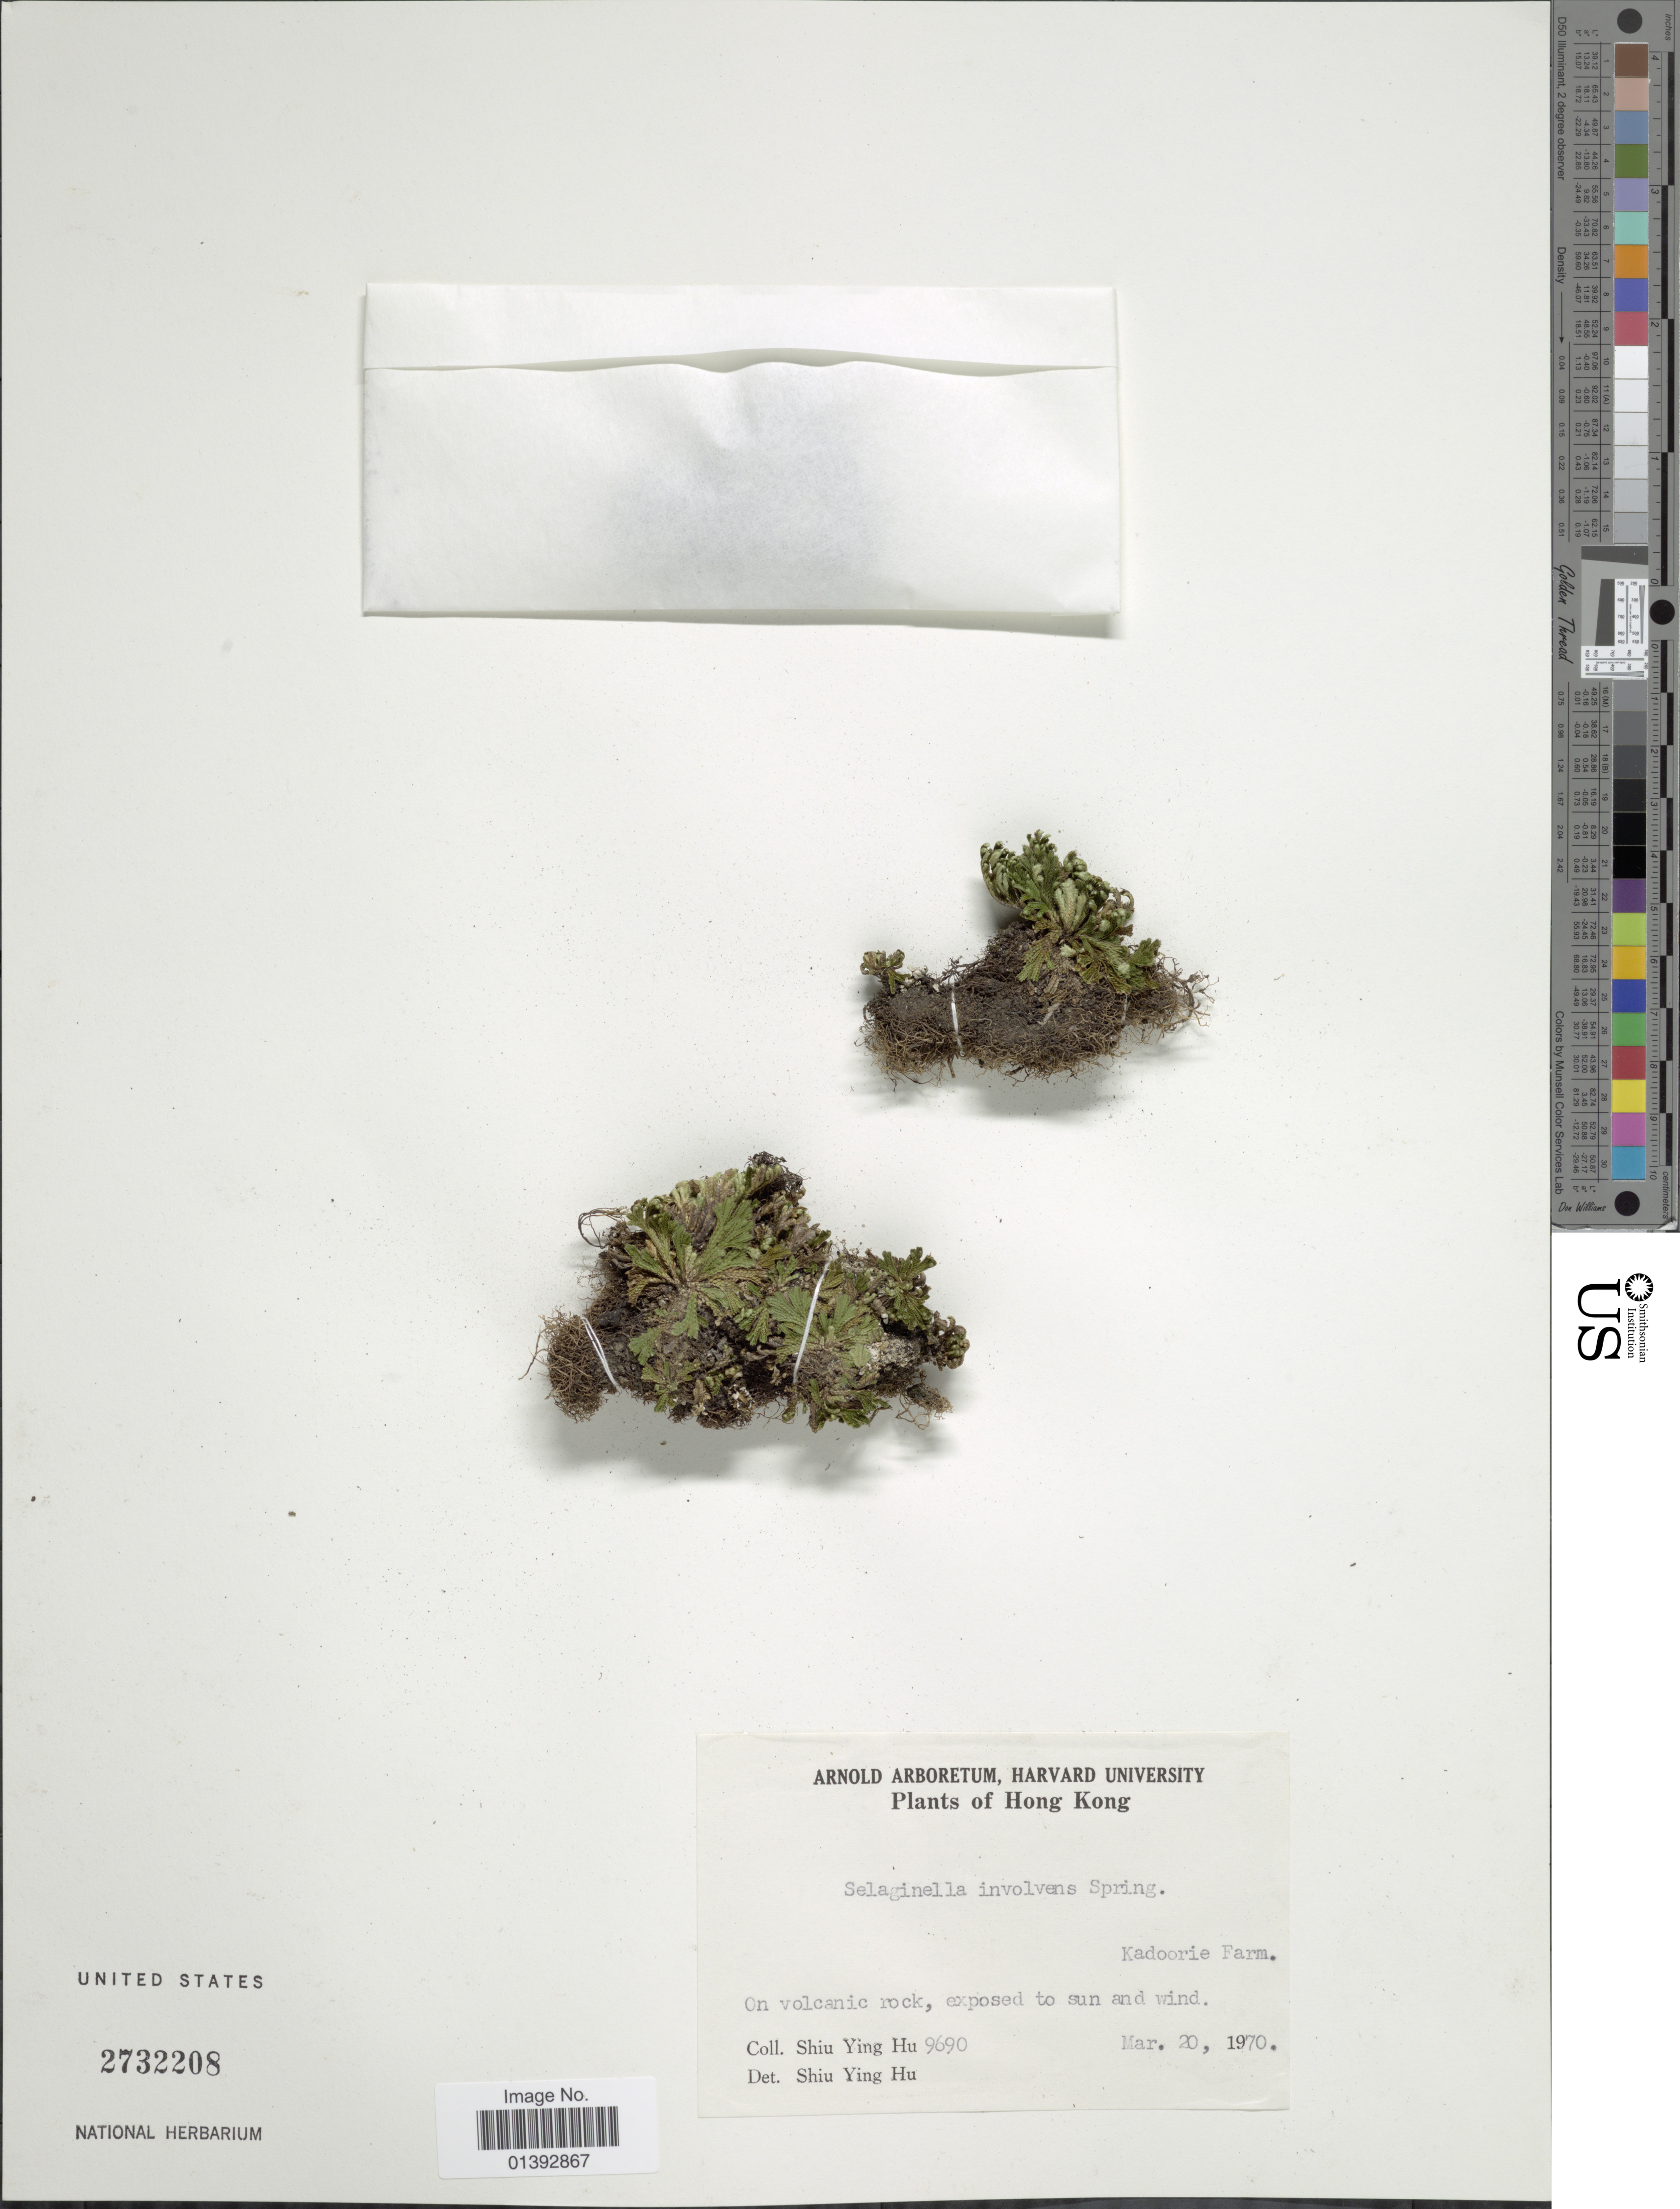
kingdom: Plantae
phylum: Tracheophyta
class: Lycopodiopsida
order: Selaginellales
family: Selaginellaceae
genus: Selaginella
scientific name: Selaginella involvens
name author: (Sw.) Spring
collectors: S. Y. Hu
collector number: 9690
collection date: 1970-03-20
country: China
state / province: Hong Kong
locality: Kadoorie Farm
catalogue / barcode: US 2732208